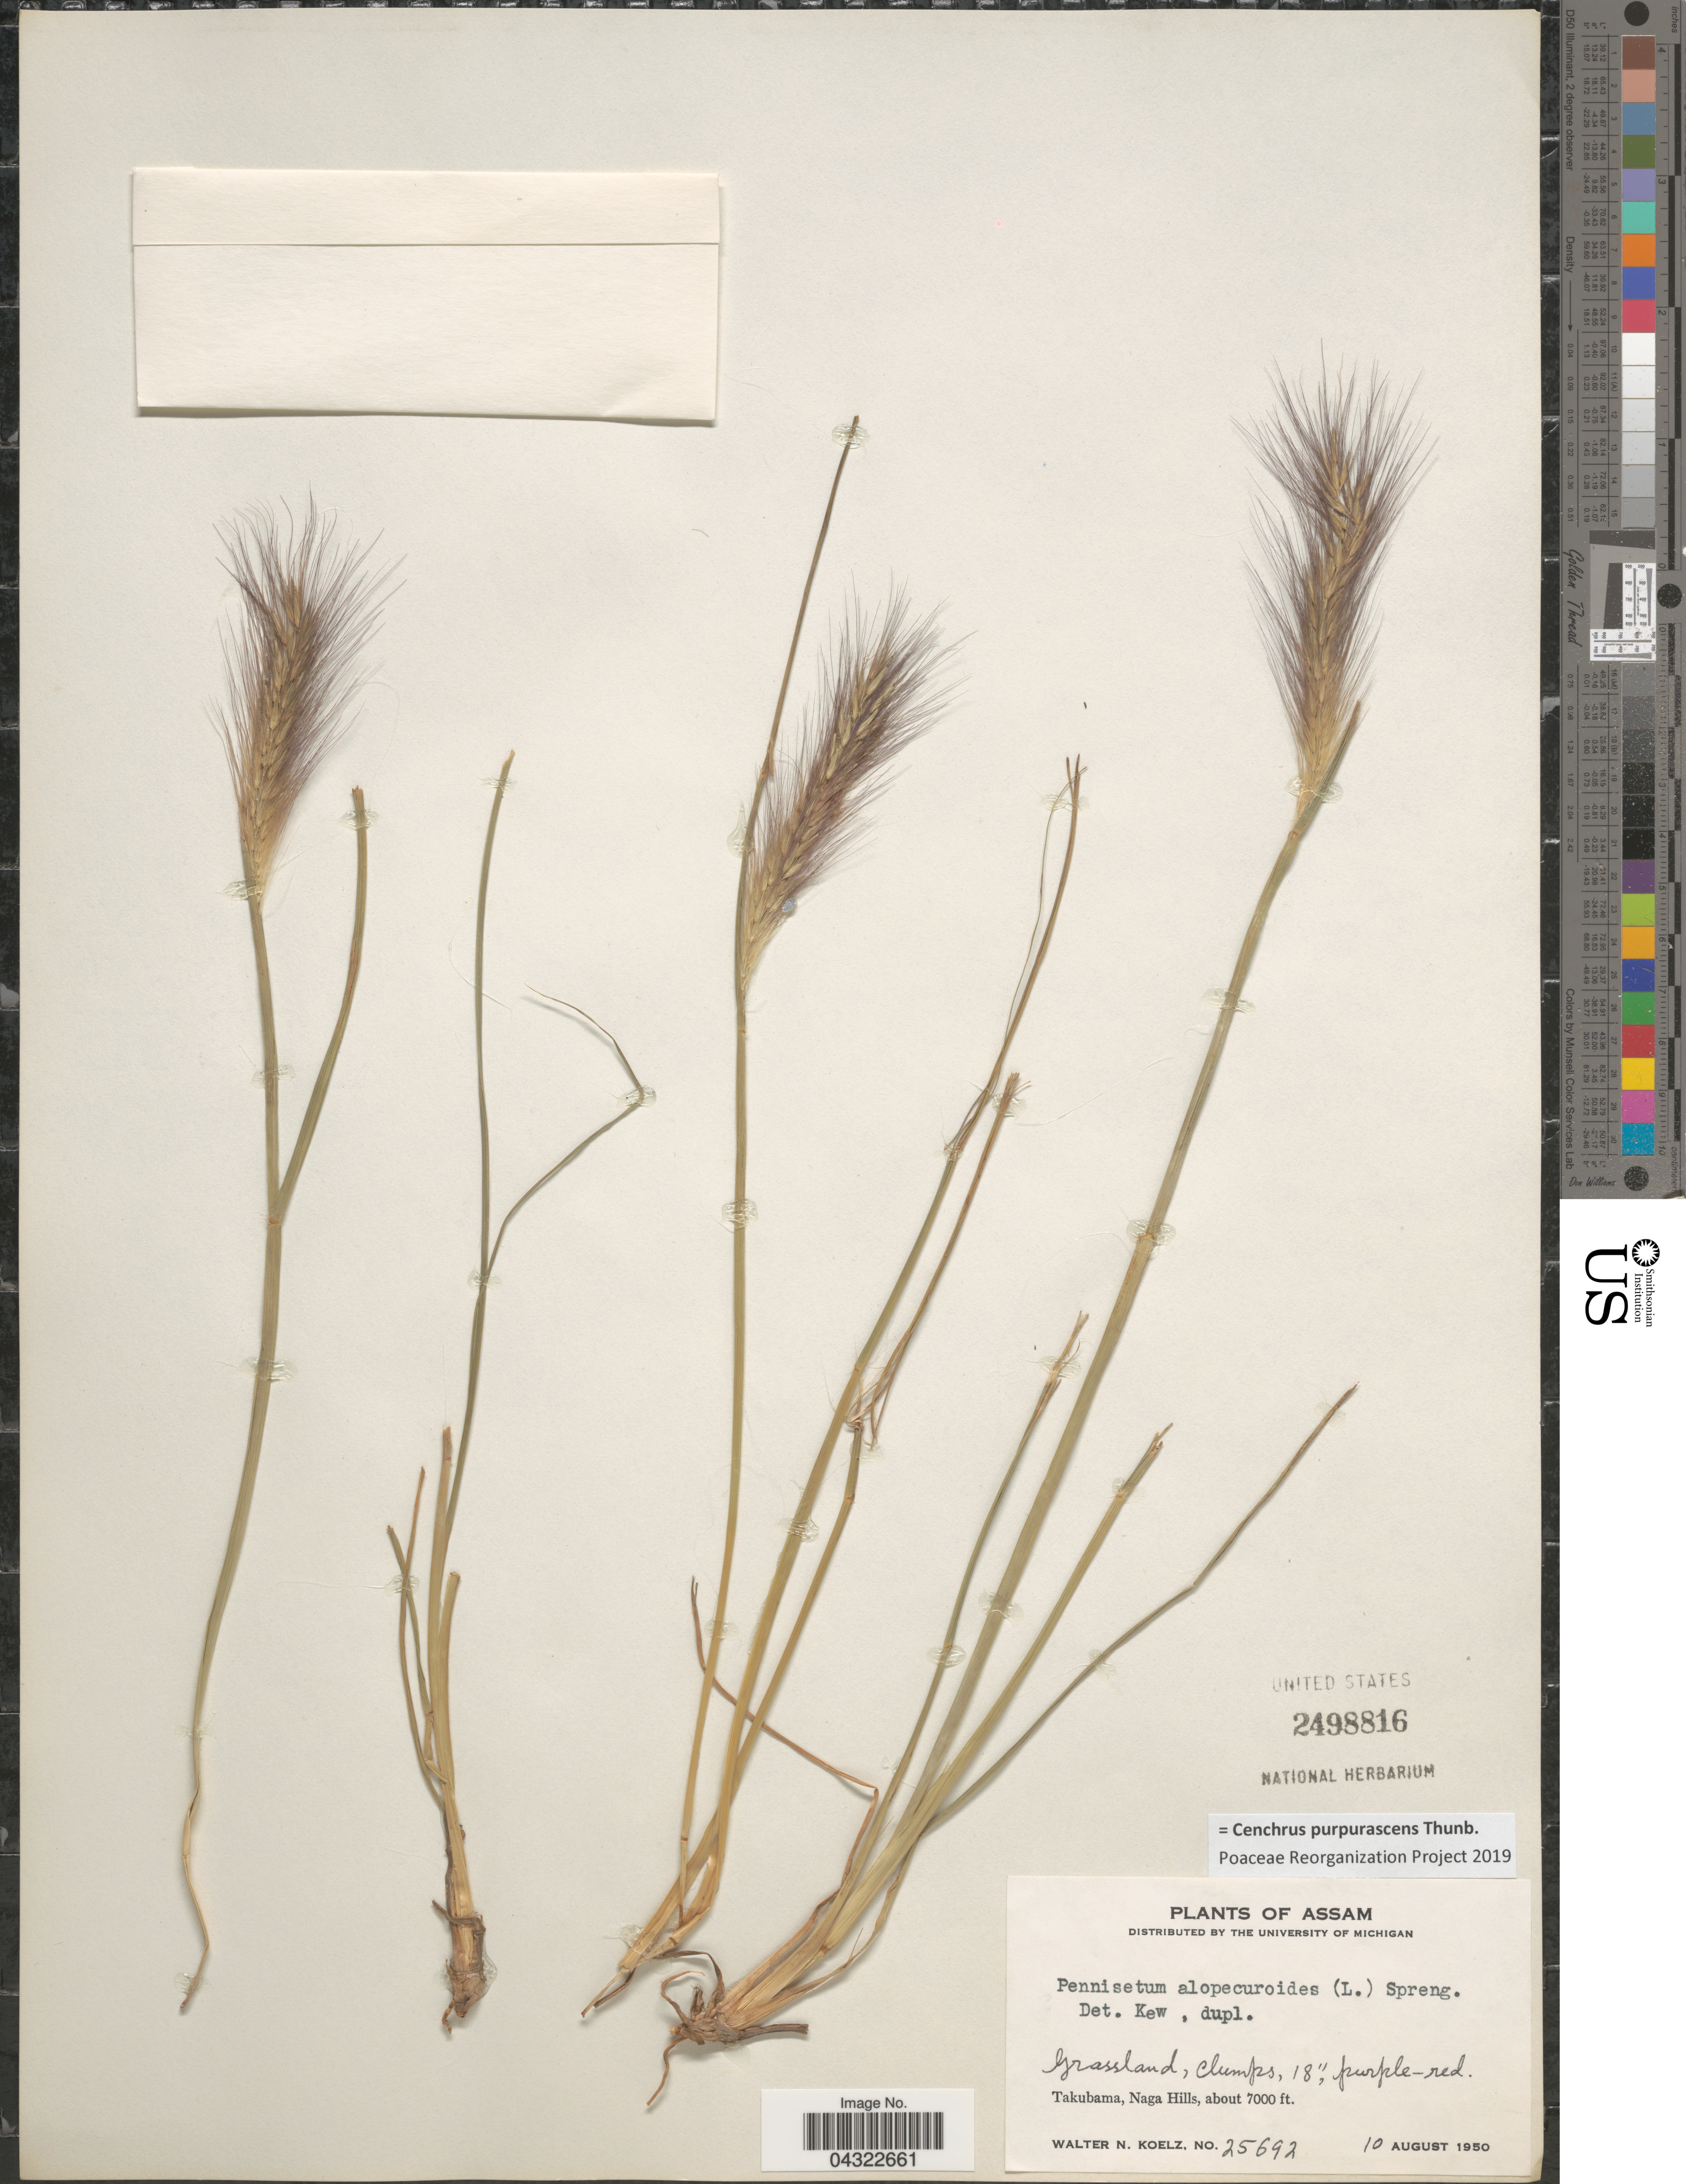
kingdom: Plantae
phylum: Tracheophyta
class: Liliopsida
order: Poales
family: Poaceae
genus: Cenchrus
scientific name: Cenchrus purpurascens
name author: Thunb.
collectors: W. N. Koelz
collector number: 25692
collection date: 1950-08-10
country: India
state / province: Assam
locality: Takubama, Naga Hills.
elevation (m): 2134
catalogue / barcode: US 2498816